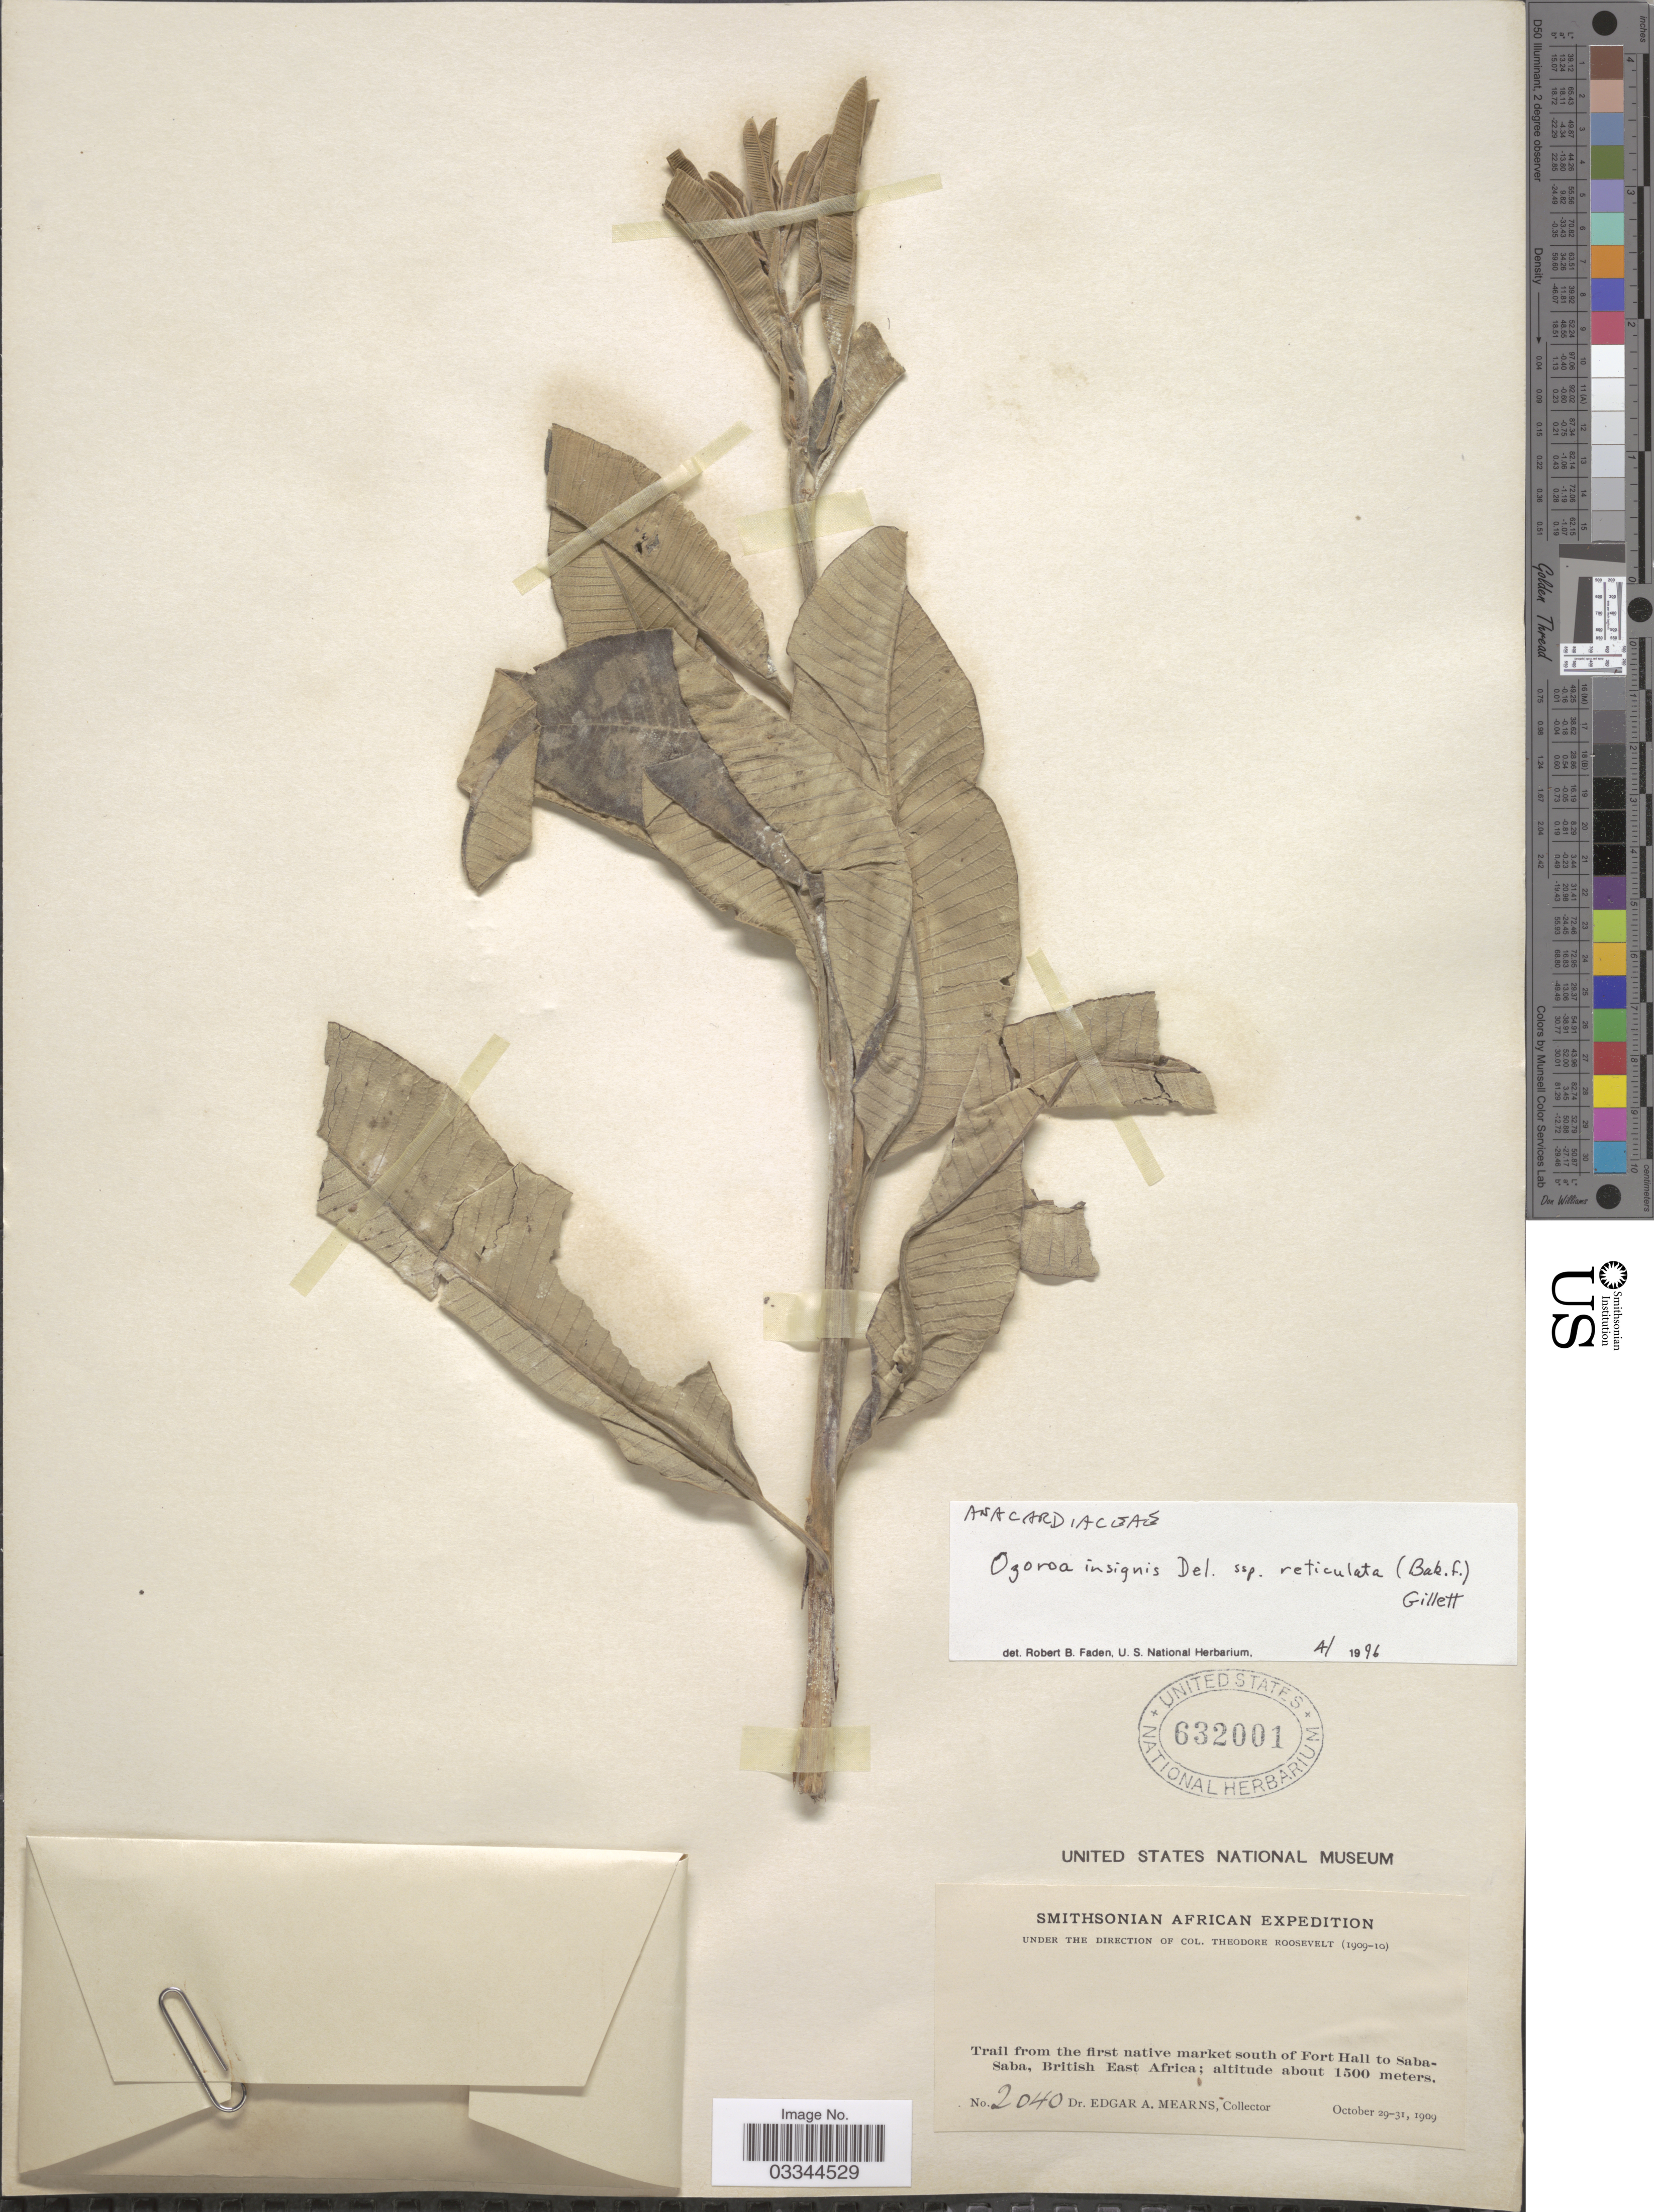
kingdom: Plantae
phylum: Tracheophyta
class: Magnoliopsida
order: Sapindales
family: Anacardiaceae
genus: Ozoroa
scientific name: Ozoroa insignis subsp. reticulata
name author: Delile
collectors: E. A. Mearns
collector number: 2040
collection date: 1909-10-29/1909-10-31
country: Kenya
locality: Trail from the first native market south of Fort Hall to Saba-Saba, British East Africa.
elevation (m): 1500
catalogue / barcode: US 632001